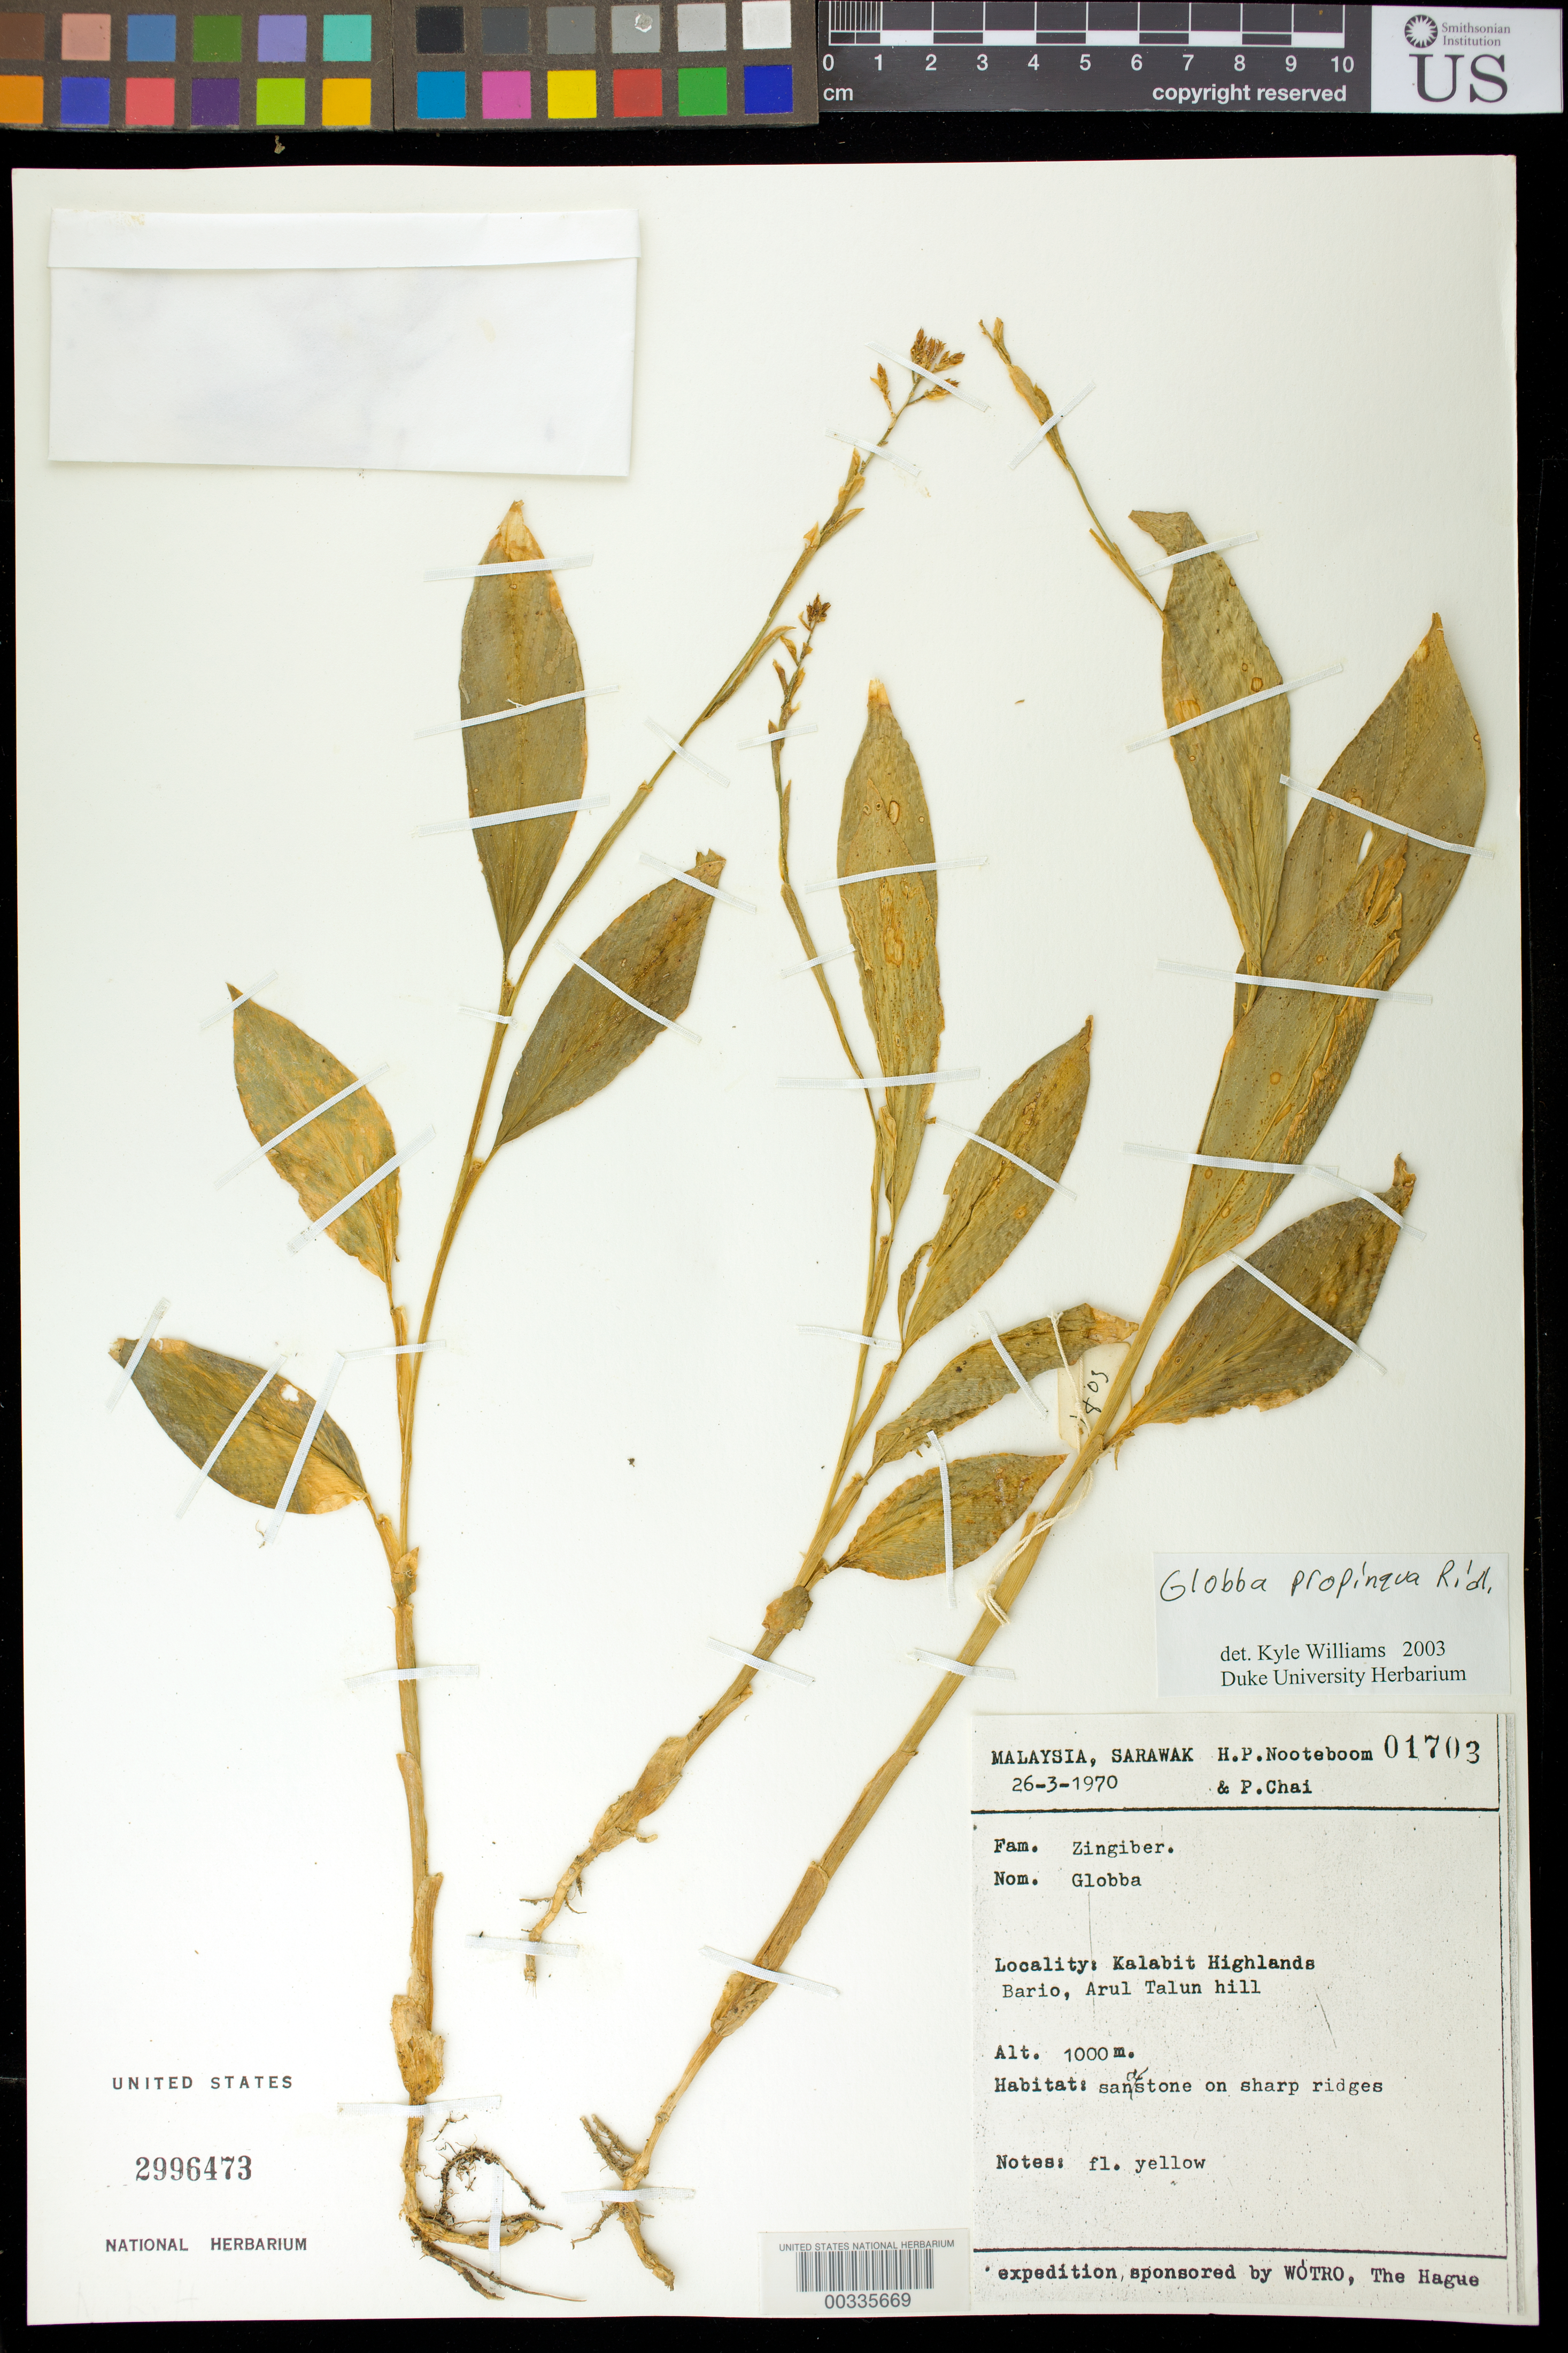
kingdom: Plantae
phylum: Tracheophyta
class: Liliopsida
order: Zingiberales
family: Zingiberaceae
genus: Globba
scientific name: Globba propinqua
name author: Ridl.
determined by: Williams, K. J.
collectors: H. P. Nooteboom & P. Chai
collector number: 01703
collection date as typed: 26 Mar 1970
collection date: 1970-03-26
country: Malaysia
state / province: Sarawak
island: Borneo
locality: Kalabit highlands, bario, arul talun hill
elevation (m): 1000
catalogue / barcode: US 2996473